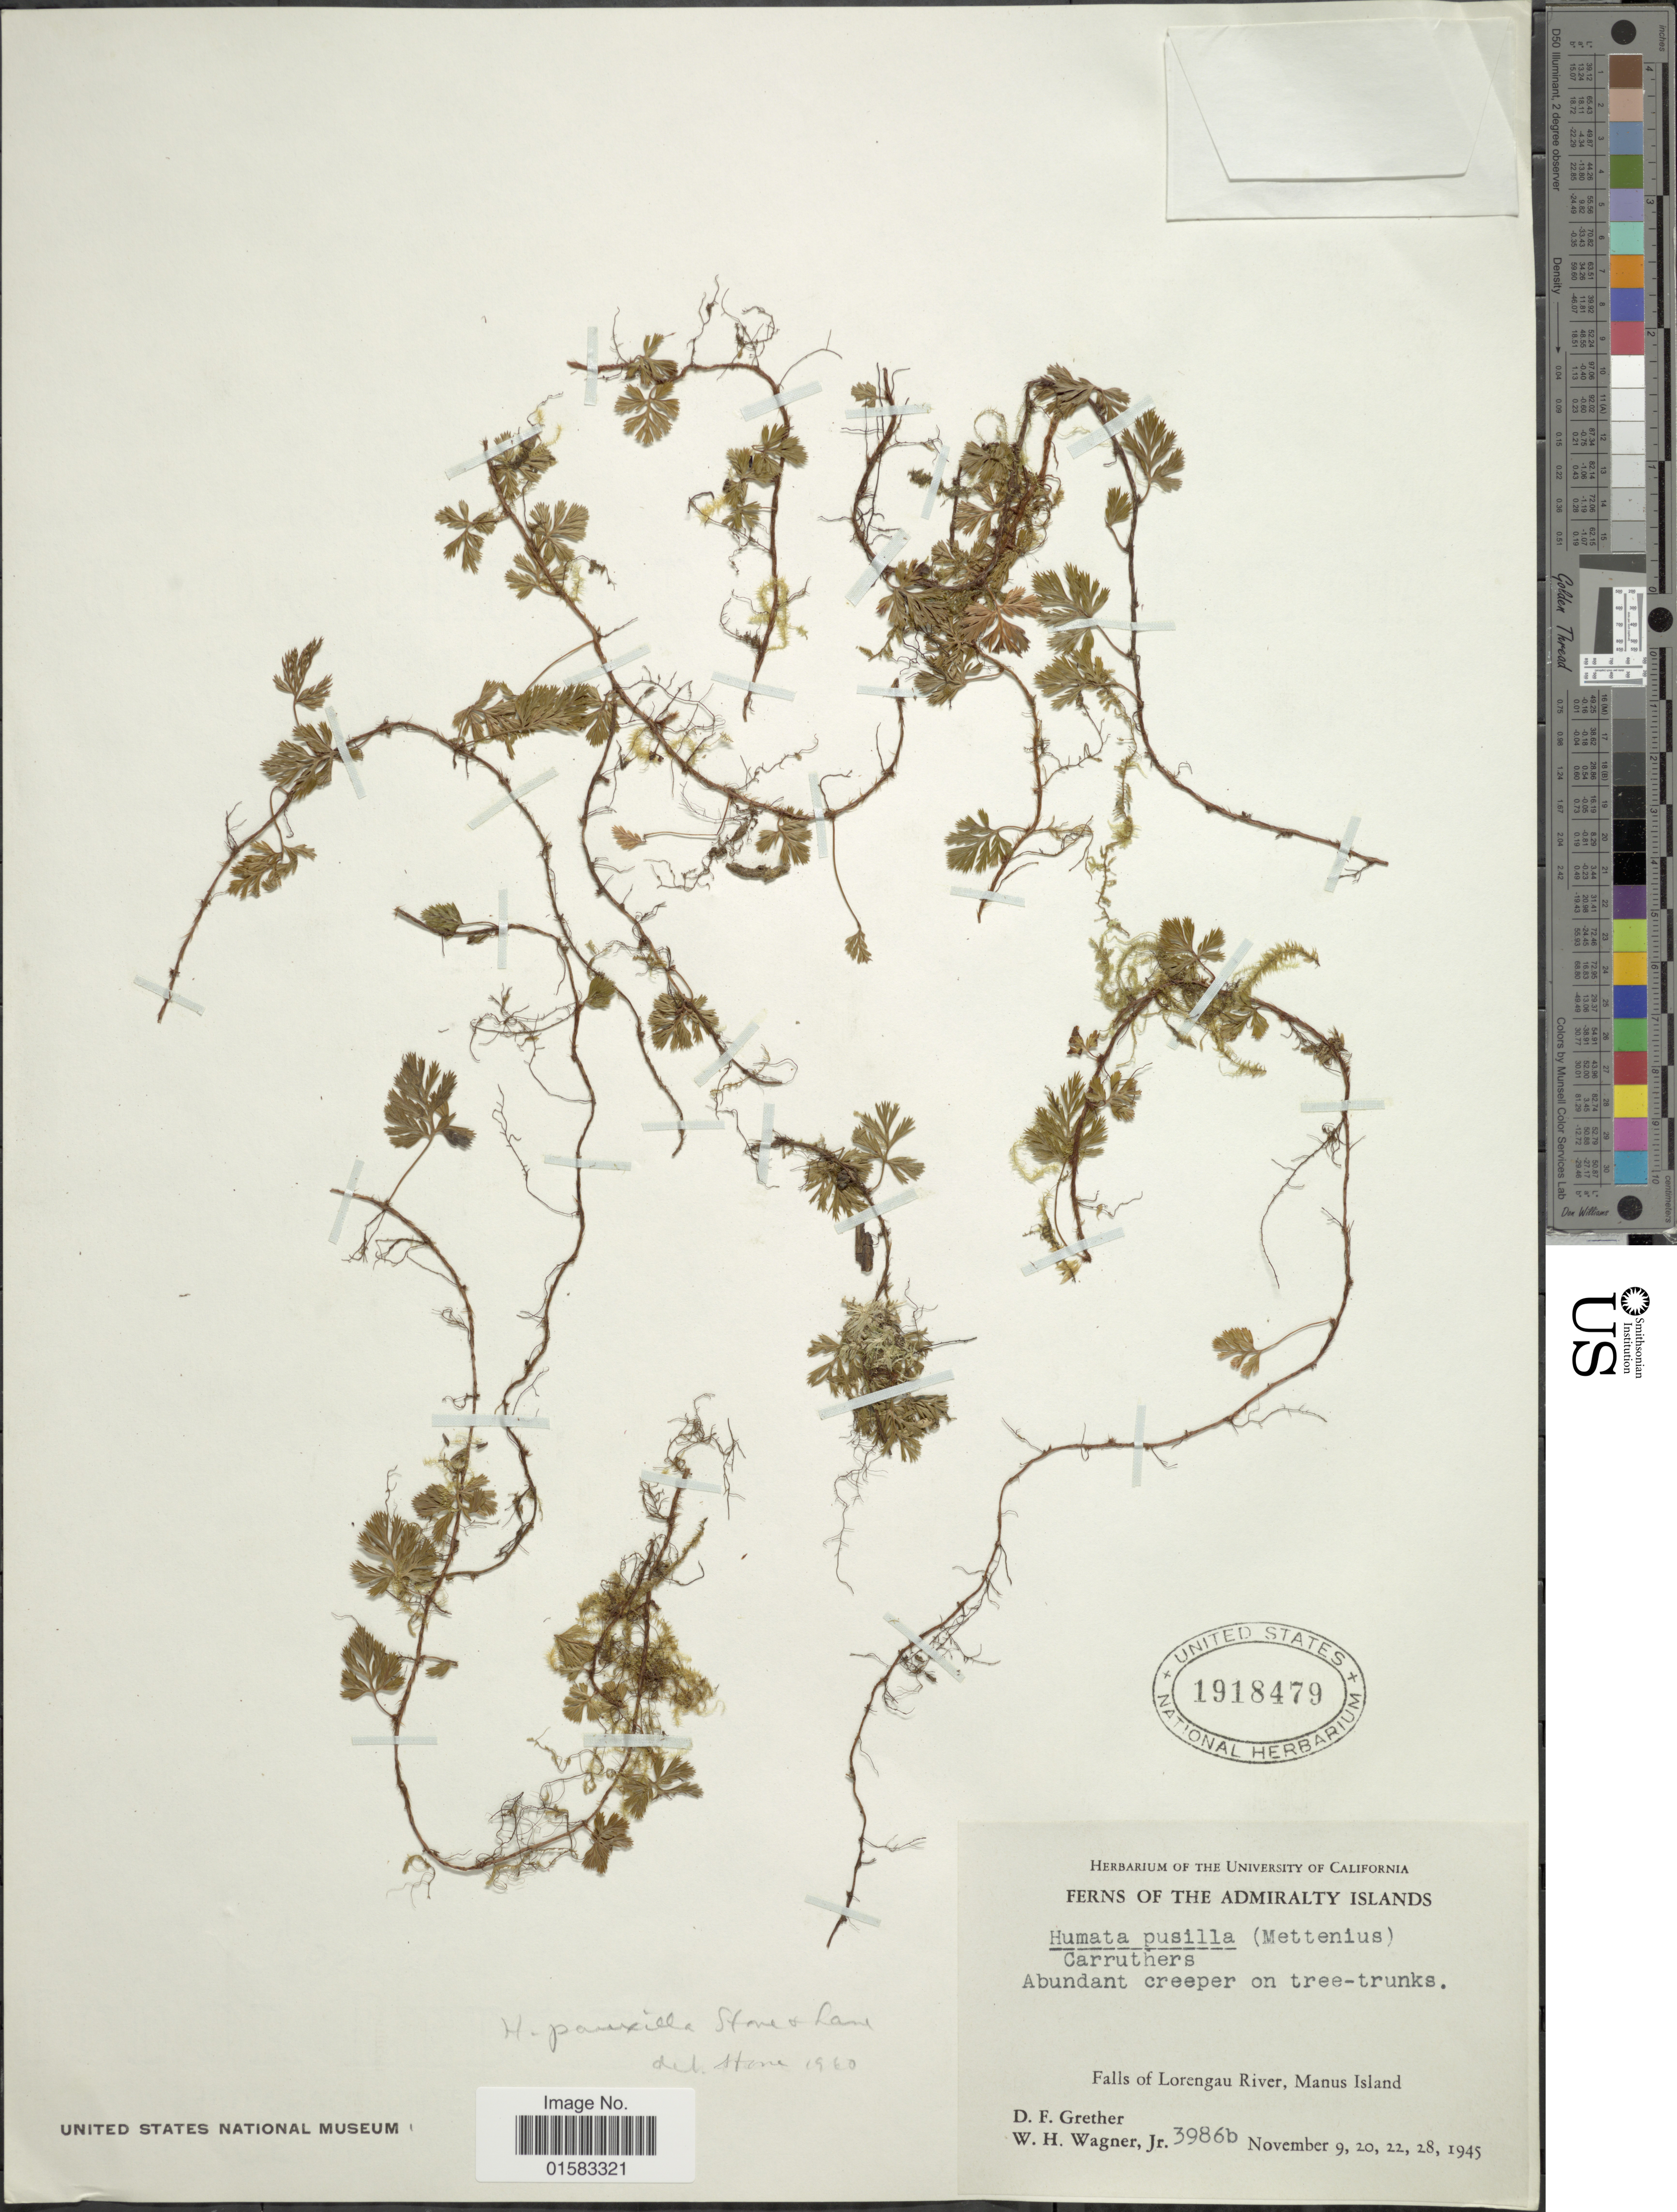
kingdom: Plantae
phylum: Tracheophyta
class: Polypodiopsida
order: Polypodiales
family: Davalliaceae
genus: Davallia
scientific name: Davallia repens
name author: (L. f.) Kuhn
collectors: D. F. Grether & W. H. Wagner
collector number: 3986b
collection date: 1945-11-09/1945-11-28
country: Papua New Guinea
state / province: Manus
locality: The Admiralty Islands, Fallsof Lorengau River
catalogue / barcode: US 1918479